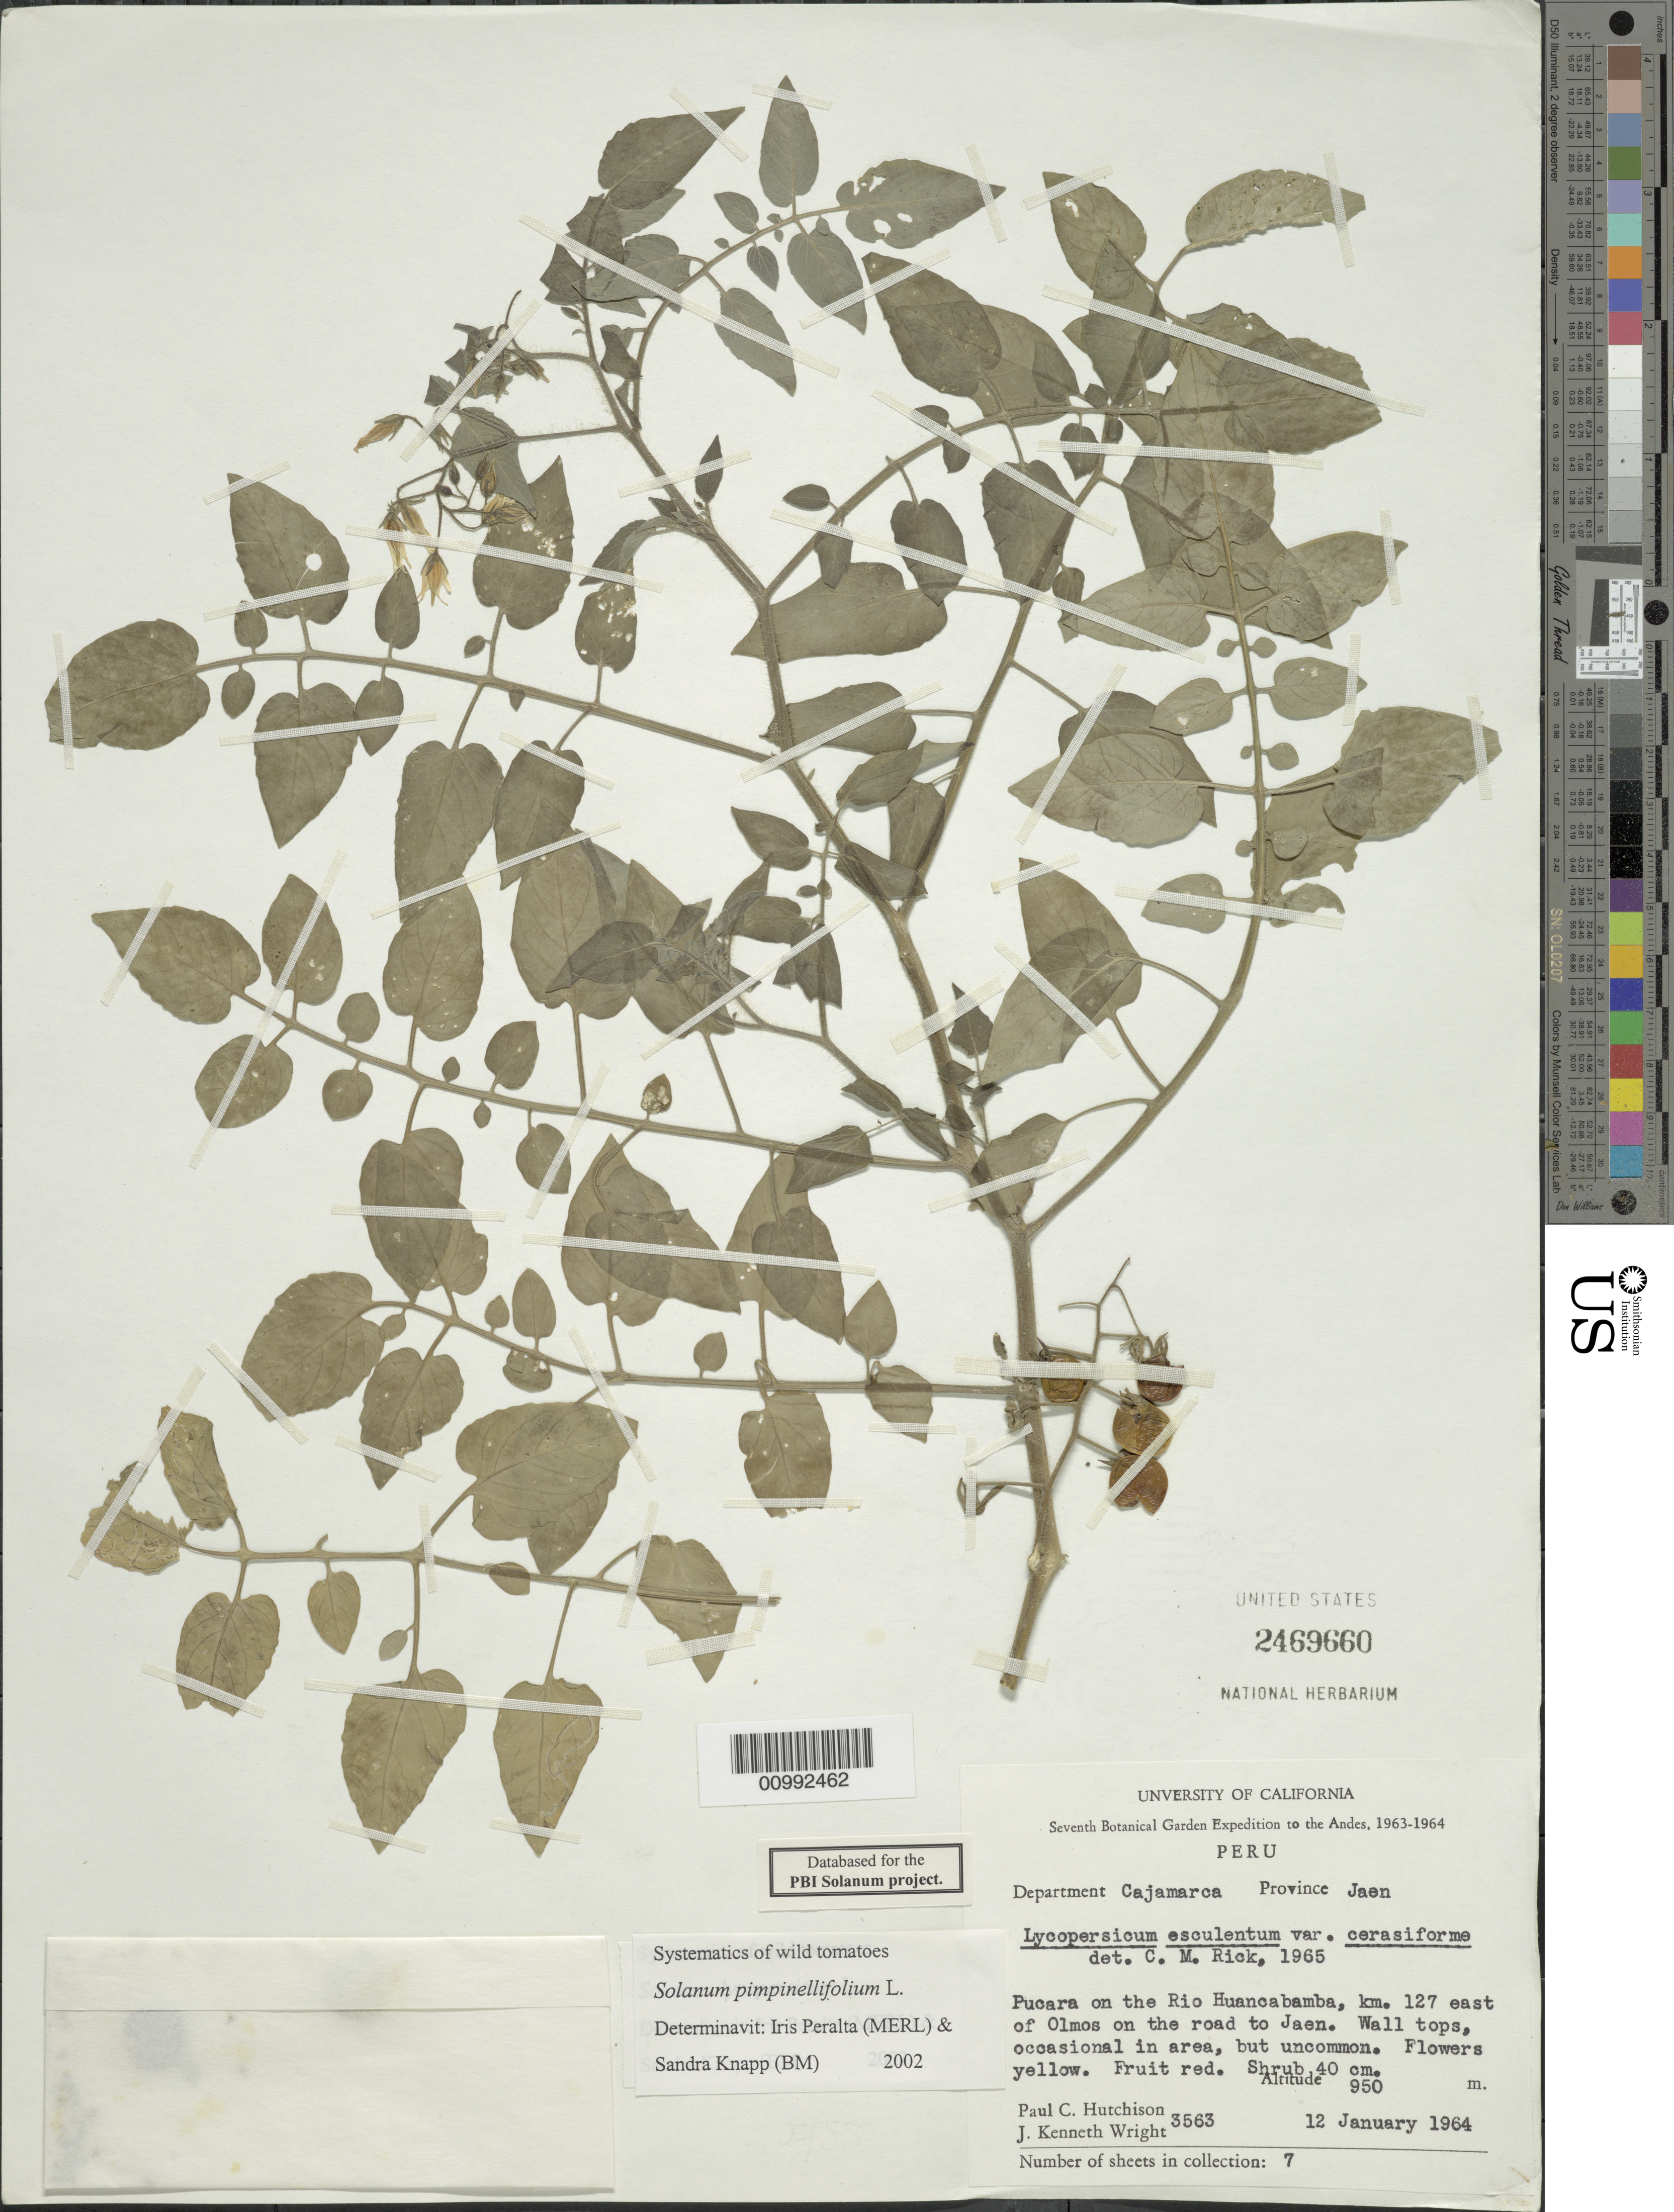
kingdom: Plantae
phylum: Tracheophyta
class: Magnoliopsida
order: Solanales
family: Solanaceae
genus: Solanum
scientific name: Solanum pimpinellifolium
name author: L.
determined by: Peralta, Iris E.; Knapp, S. D.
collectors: P. C. Hutchison & J. K. Wright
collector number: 3563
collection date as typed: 12 Jan 1964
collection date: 1964-01-12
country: Peru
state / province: Cajamarca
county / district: Jaén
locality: Pucará on the Río Huancabamba, km 127 E of Olmos on the road to Jaen.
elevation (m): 950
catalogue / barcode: US 2469660